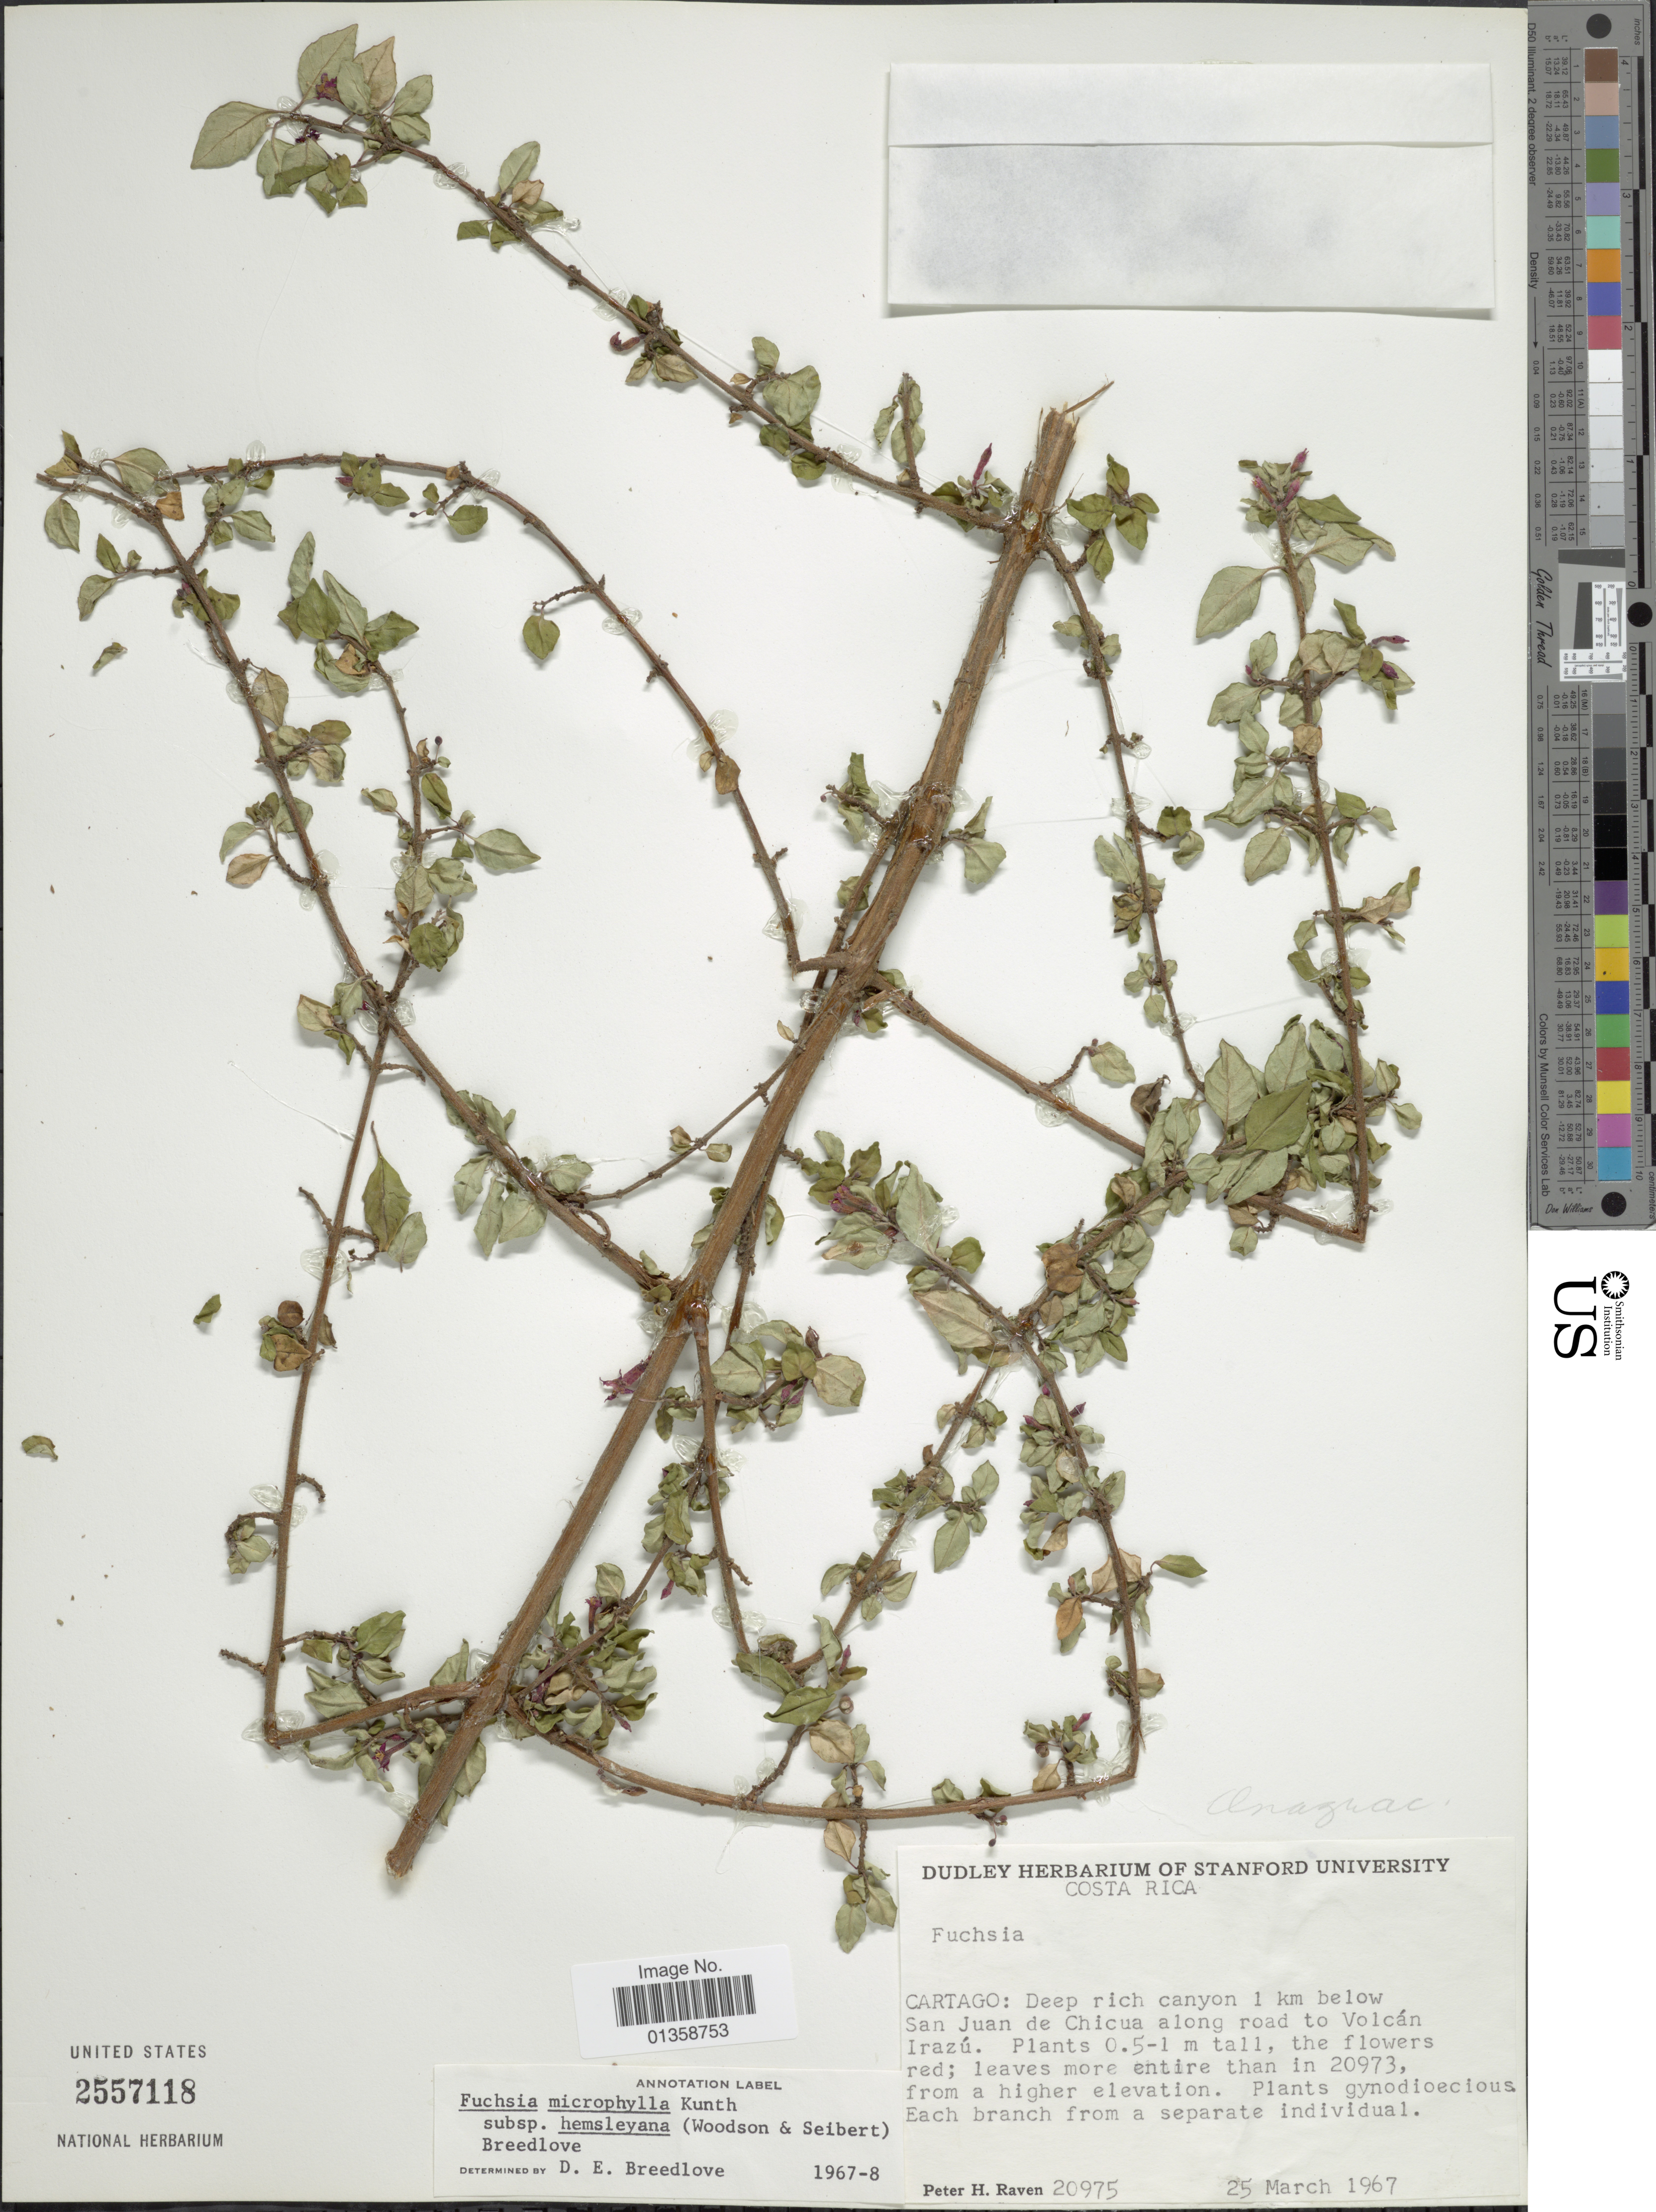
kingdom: Plantae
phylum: Tracheophyta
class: Magnoliopsida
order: Myrtales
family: Onagraceae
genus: Fuchsia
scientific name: Fuchsia microphylla subsp. hemsleyana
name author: (Woodson & Seibert) Breedlove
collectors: P. H. Raven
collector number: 20975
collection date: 1967-03-25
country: Costa Rica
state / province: Cartago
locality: Deep rich canyon 1 km below San Juan de Chicua along road to Volcán Irazú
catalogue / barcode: US 2557118